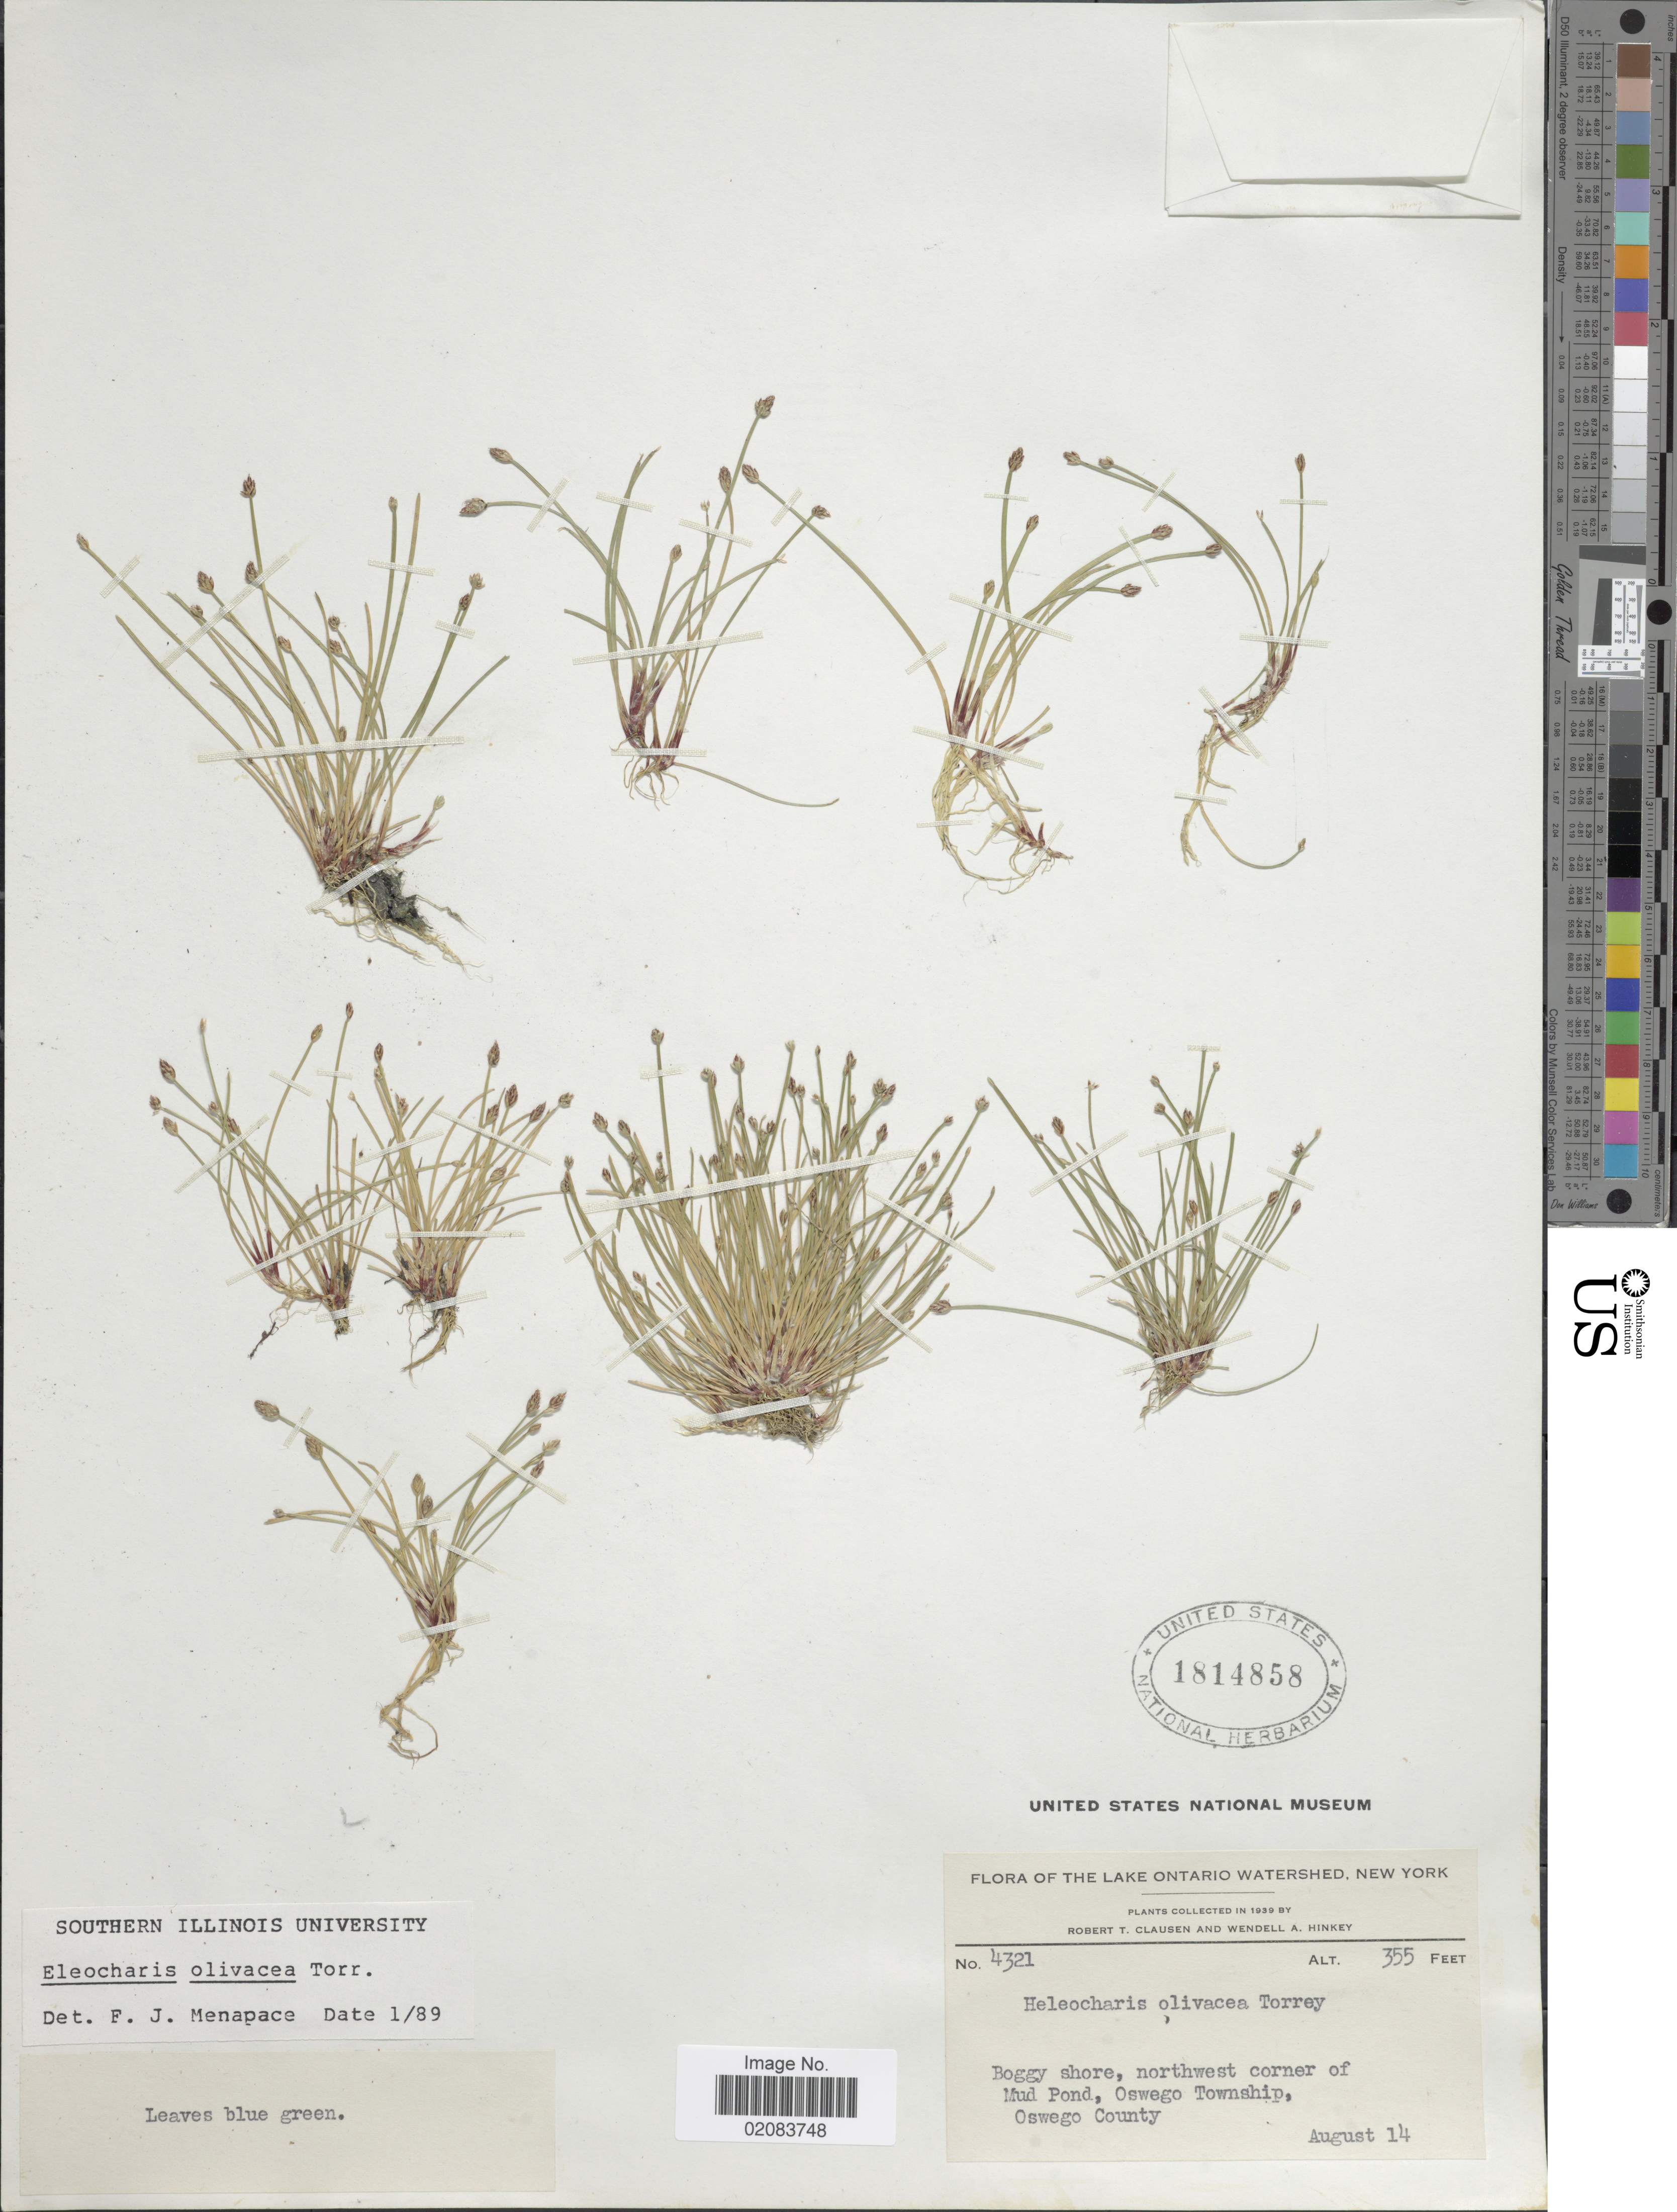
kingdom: Plantae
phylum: Tracheophyta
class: Liliopsida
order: Poales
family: Cyperaceae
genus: Eleocharis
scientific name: Eleocharis olivacea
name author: Torr.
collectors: R. T. Clausen & W. Hinkey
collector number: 4321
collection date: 1939-08-14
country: United States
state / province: New York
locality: Lake Ontario Watershed, Boggy shore, northwest corner of Mud Pond, Oswego Township, Oswego County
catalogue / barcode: US 1814858